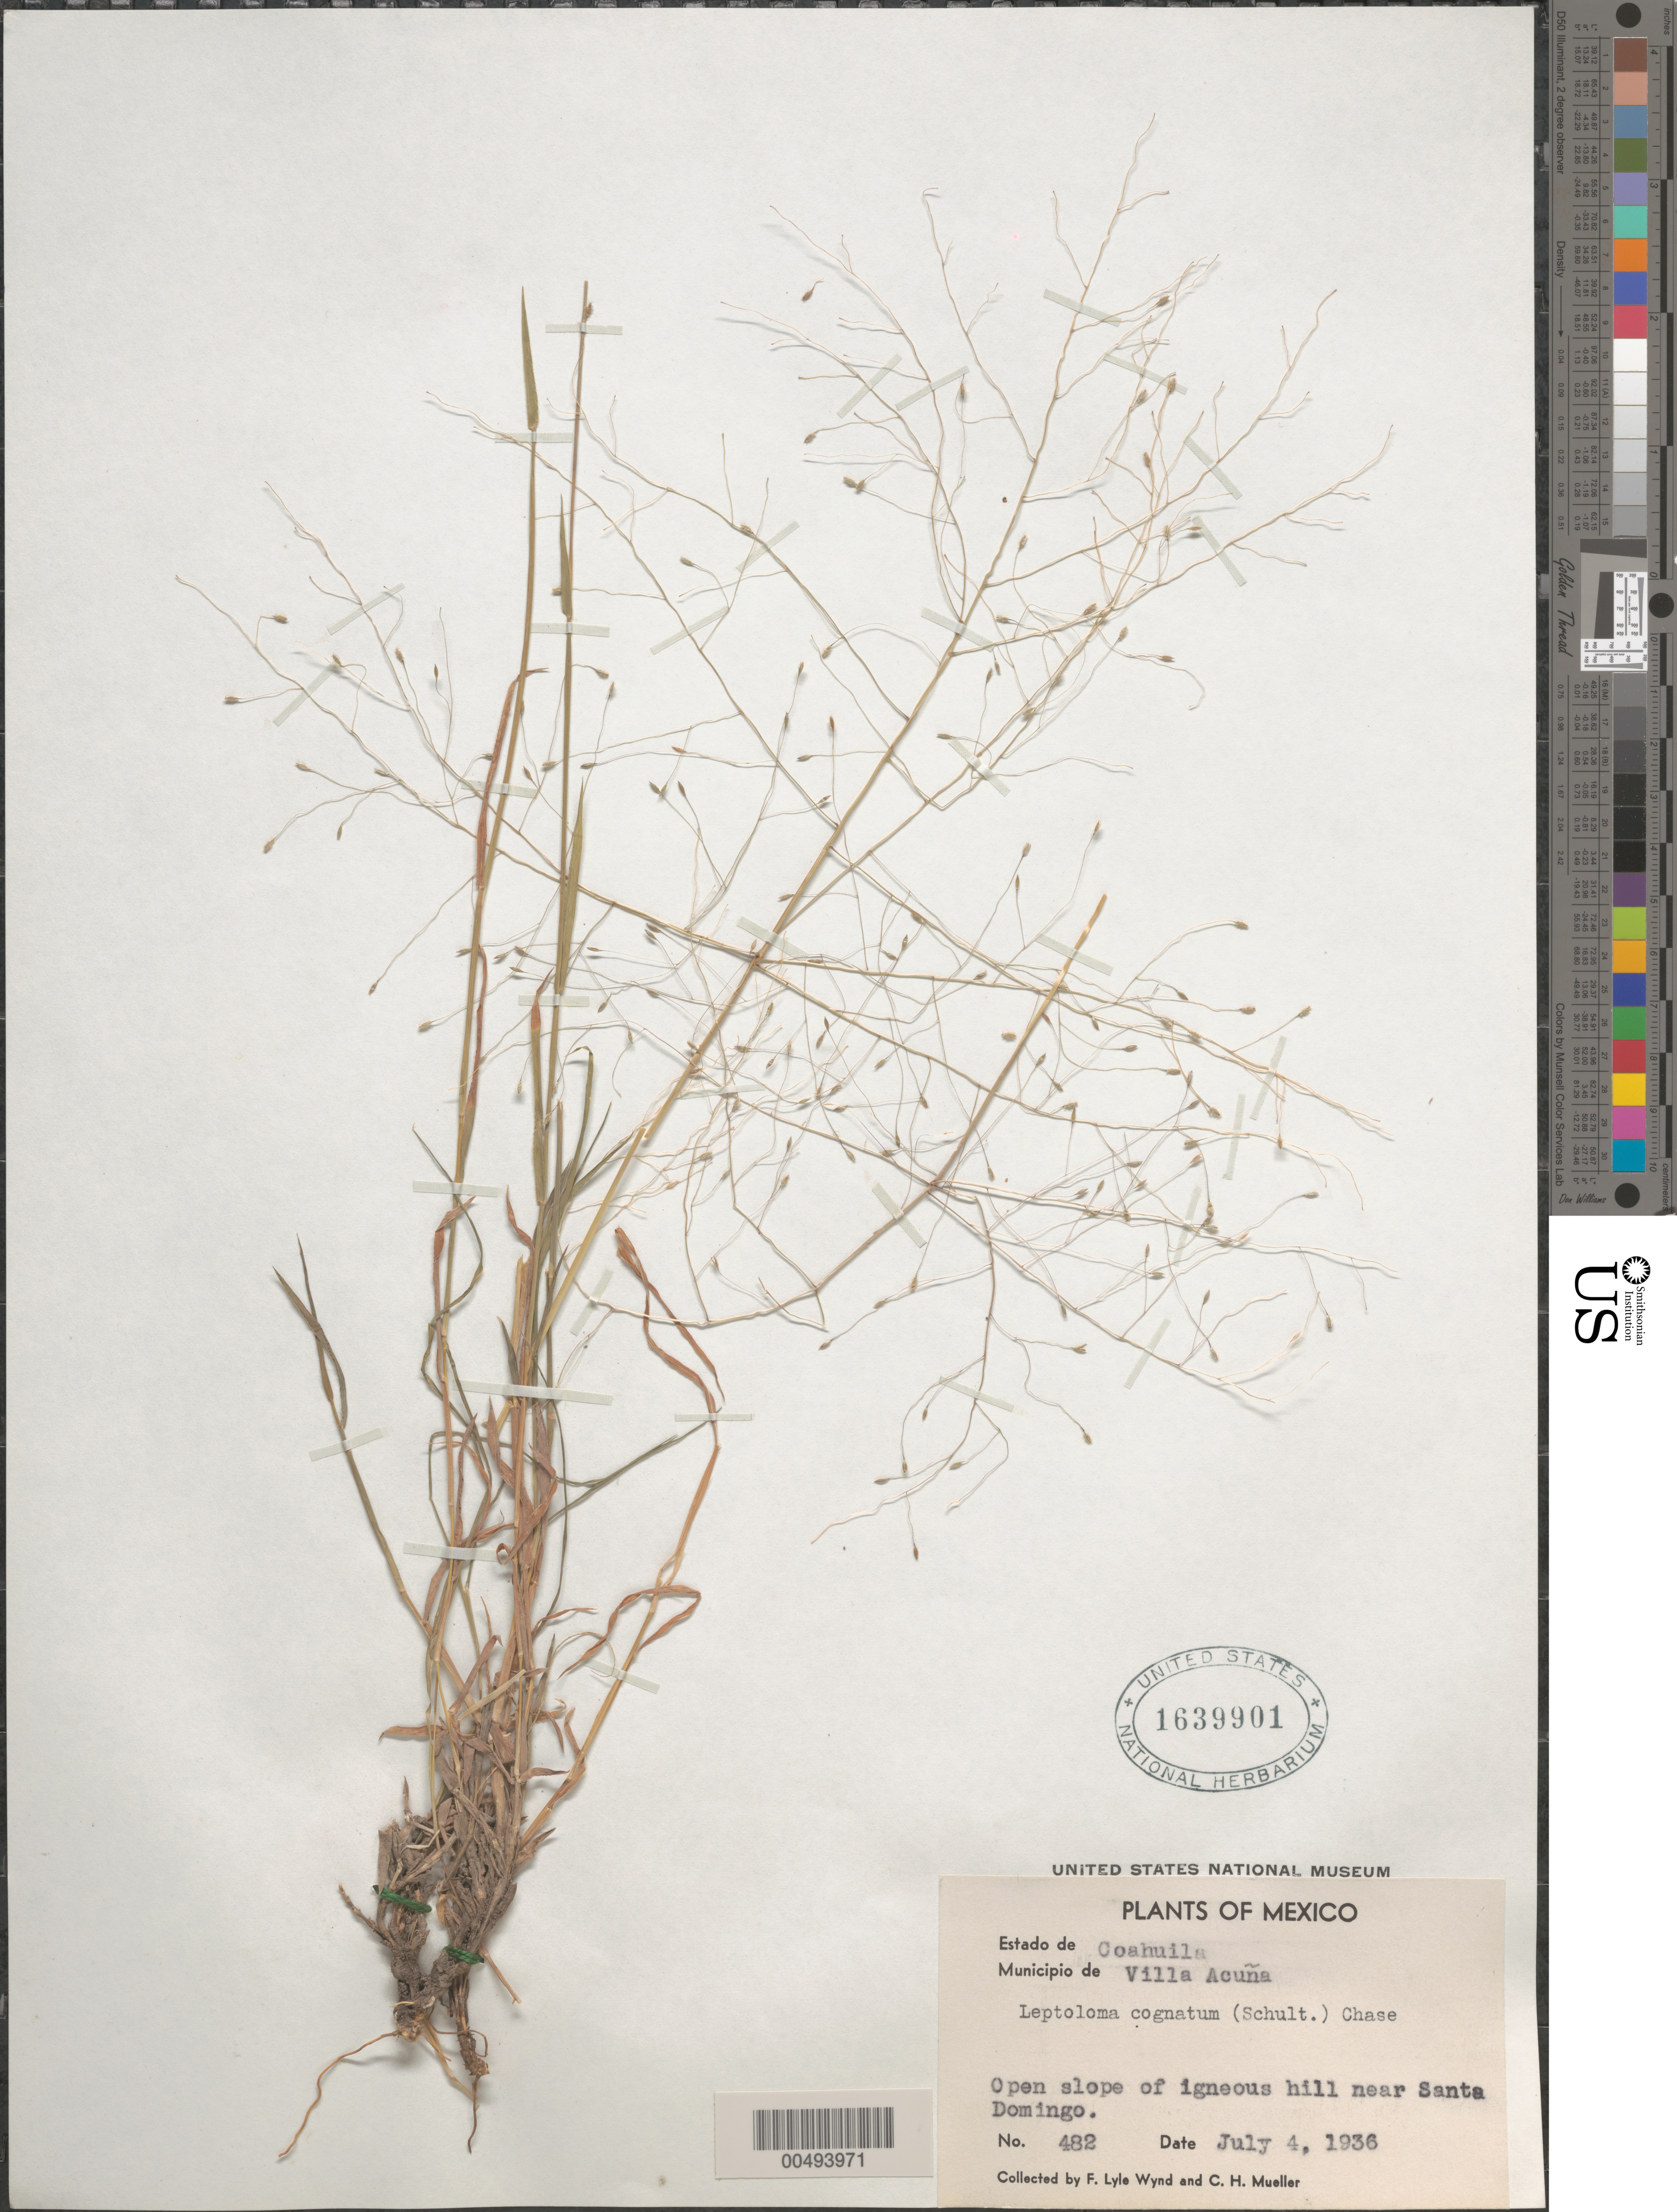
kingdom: Plantae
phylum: Tracheophyta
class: Liliopsida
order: Poales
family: Poaceae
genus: Leptoloma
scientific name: Leptoloma cognatum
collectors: F. L. Wynd & C. H. Muller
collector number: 482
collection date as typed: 4 Jul 1936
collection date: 1936-07-04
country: Mexico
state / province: Coahuila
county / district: Acuña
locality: Near Santa Domingo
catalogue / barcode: US 1639901